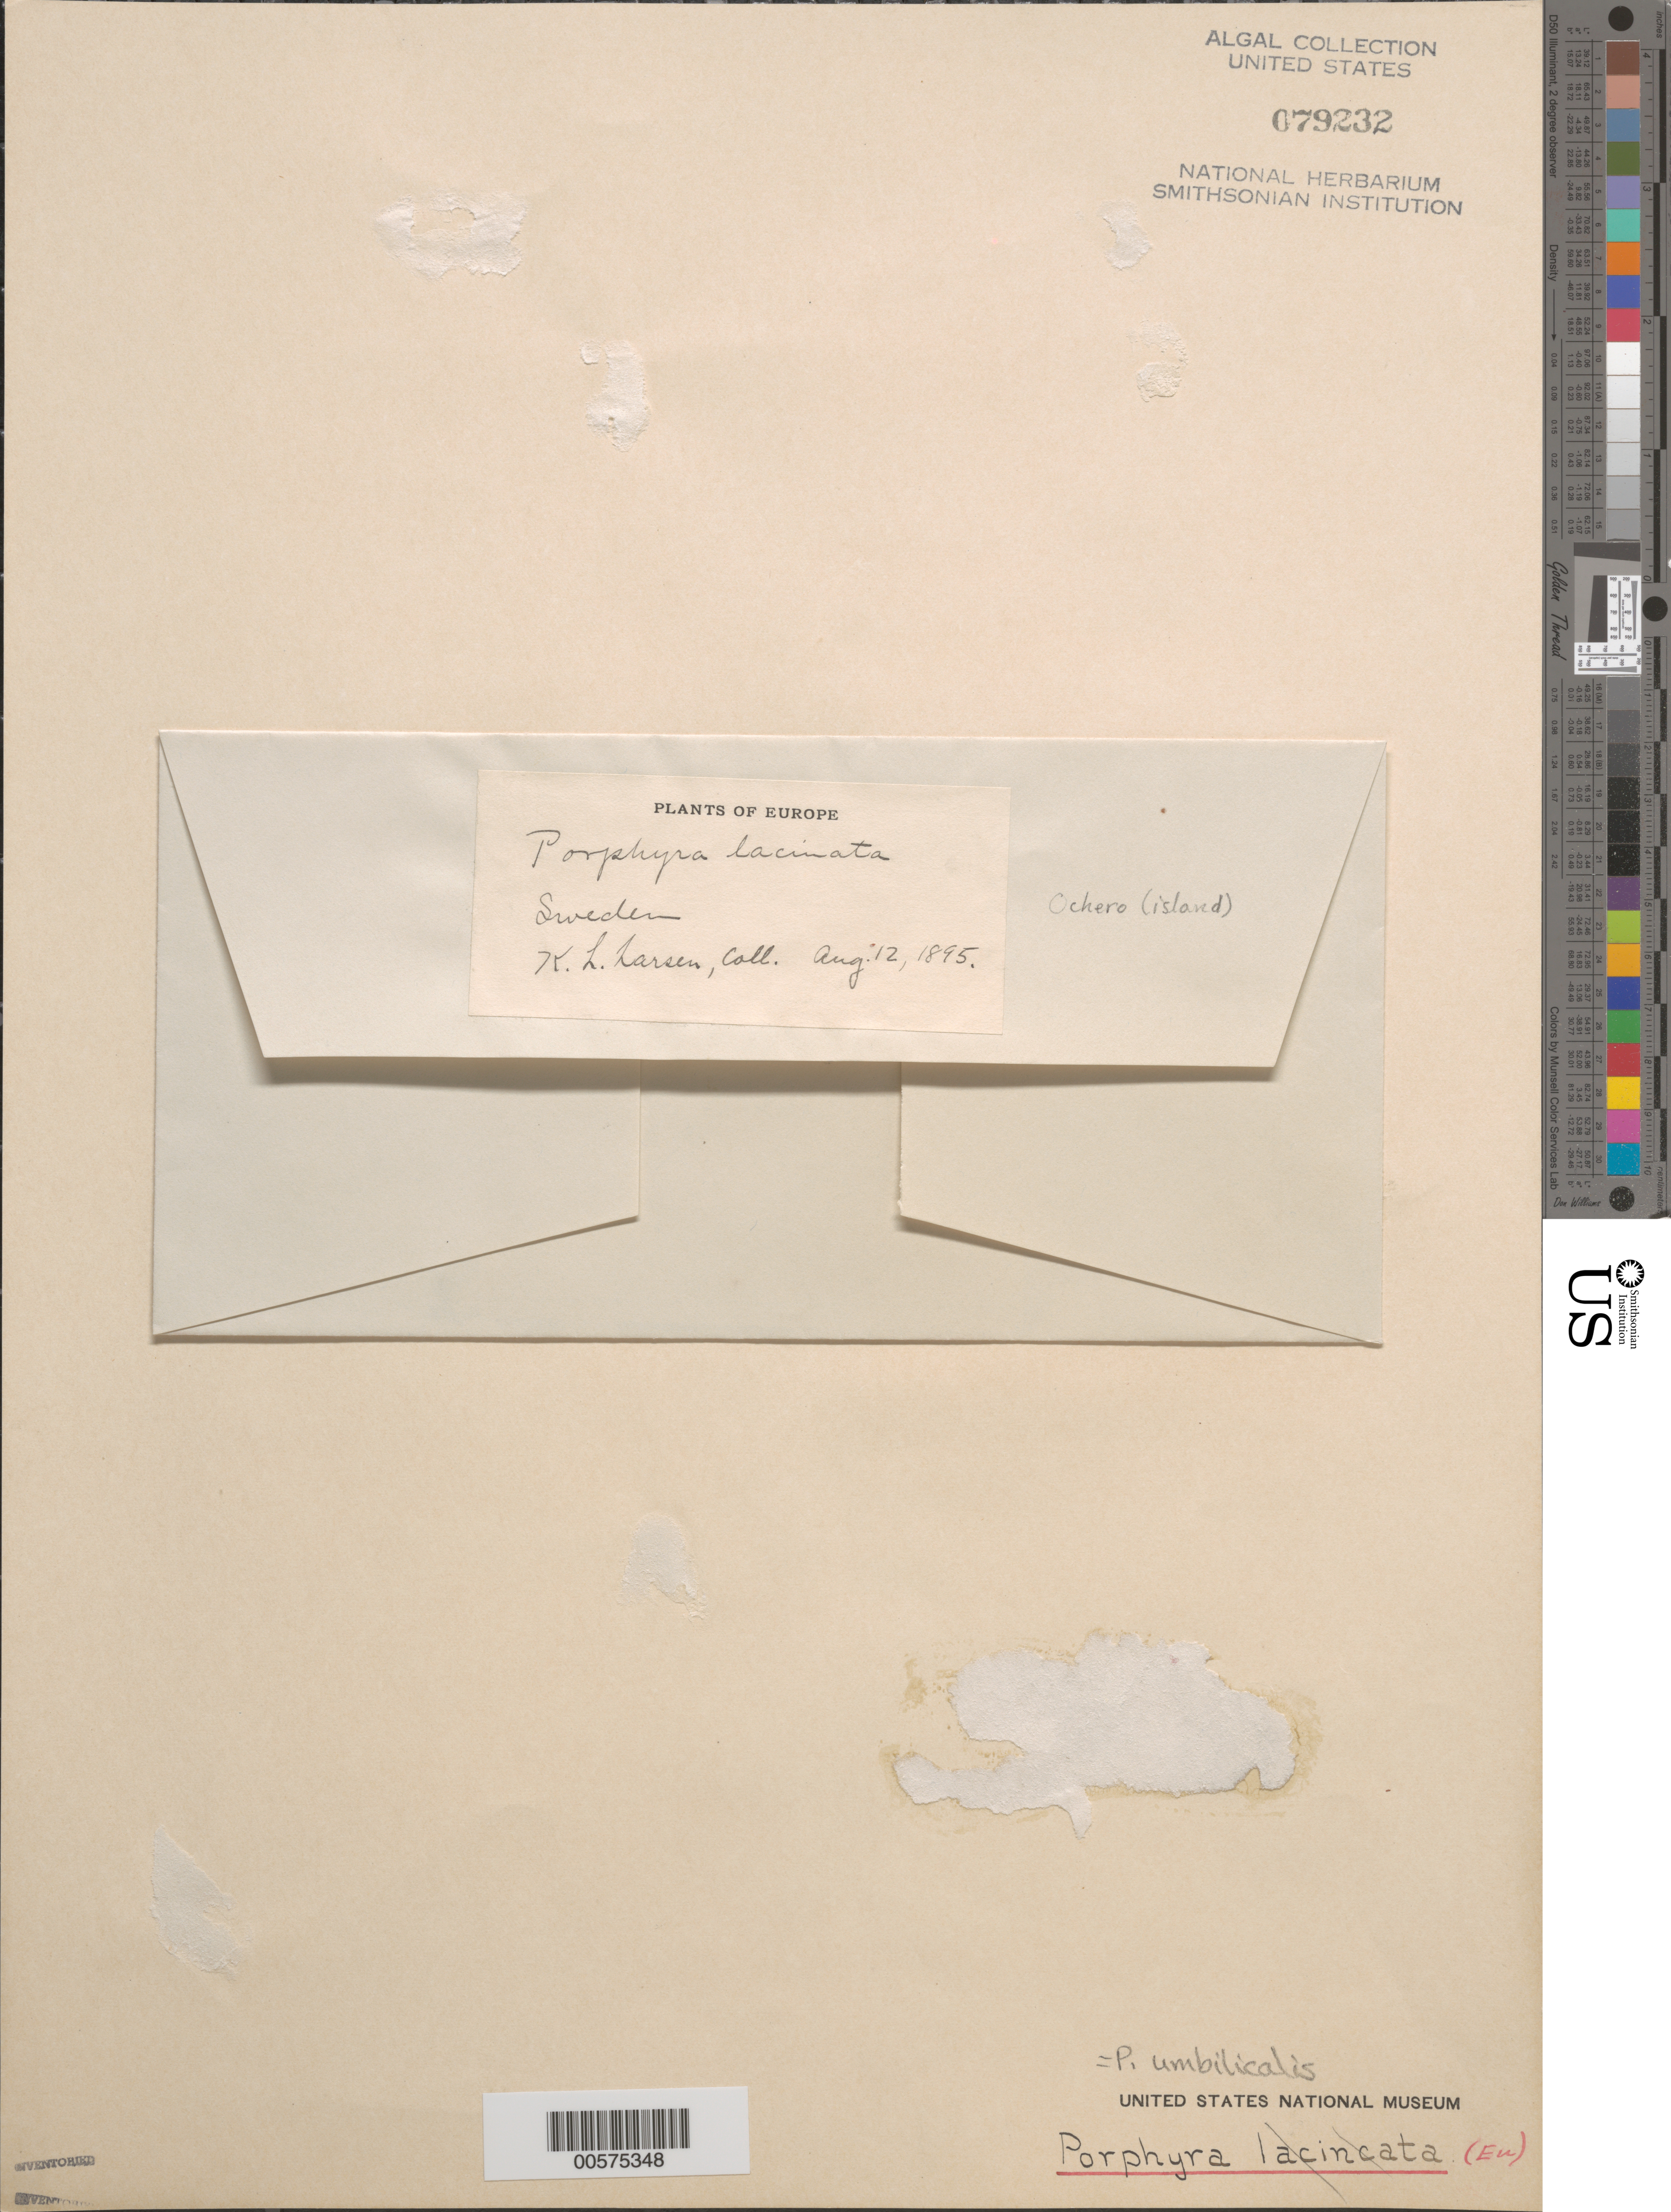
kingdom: Plantae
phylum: Rhodophyta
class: Bangiophyceae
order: Bangiales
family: Bangiaceae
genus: Porphyra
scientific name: Porphyra umbilicalis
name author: Kütz.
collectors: K. Larsen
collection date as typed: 12 Aug 1895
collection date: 1895-08-12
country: Sweden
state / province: Västra Götaland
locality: Ockero (Ochero)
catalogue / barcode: US 79232